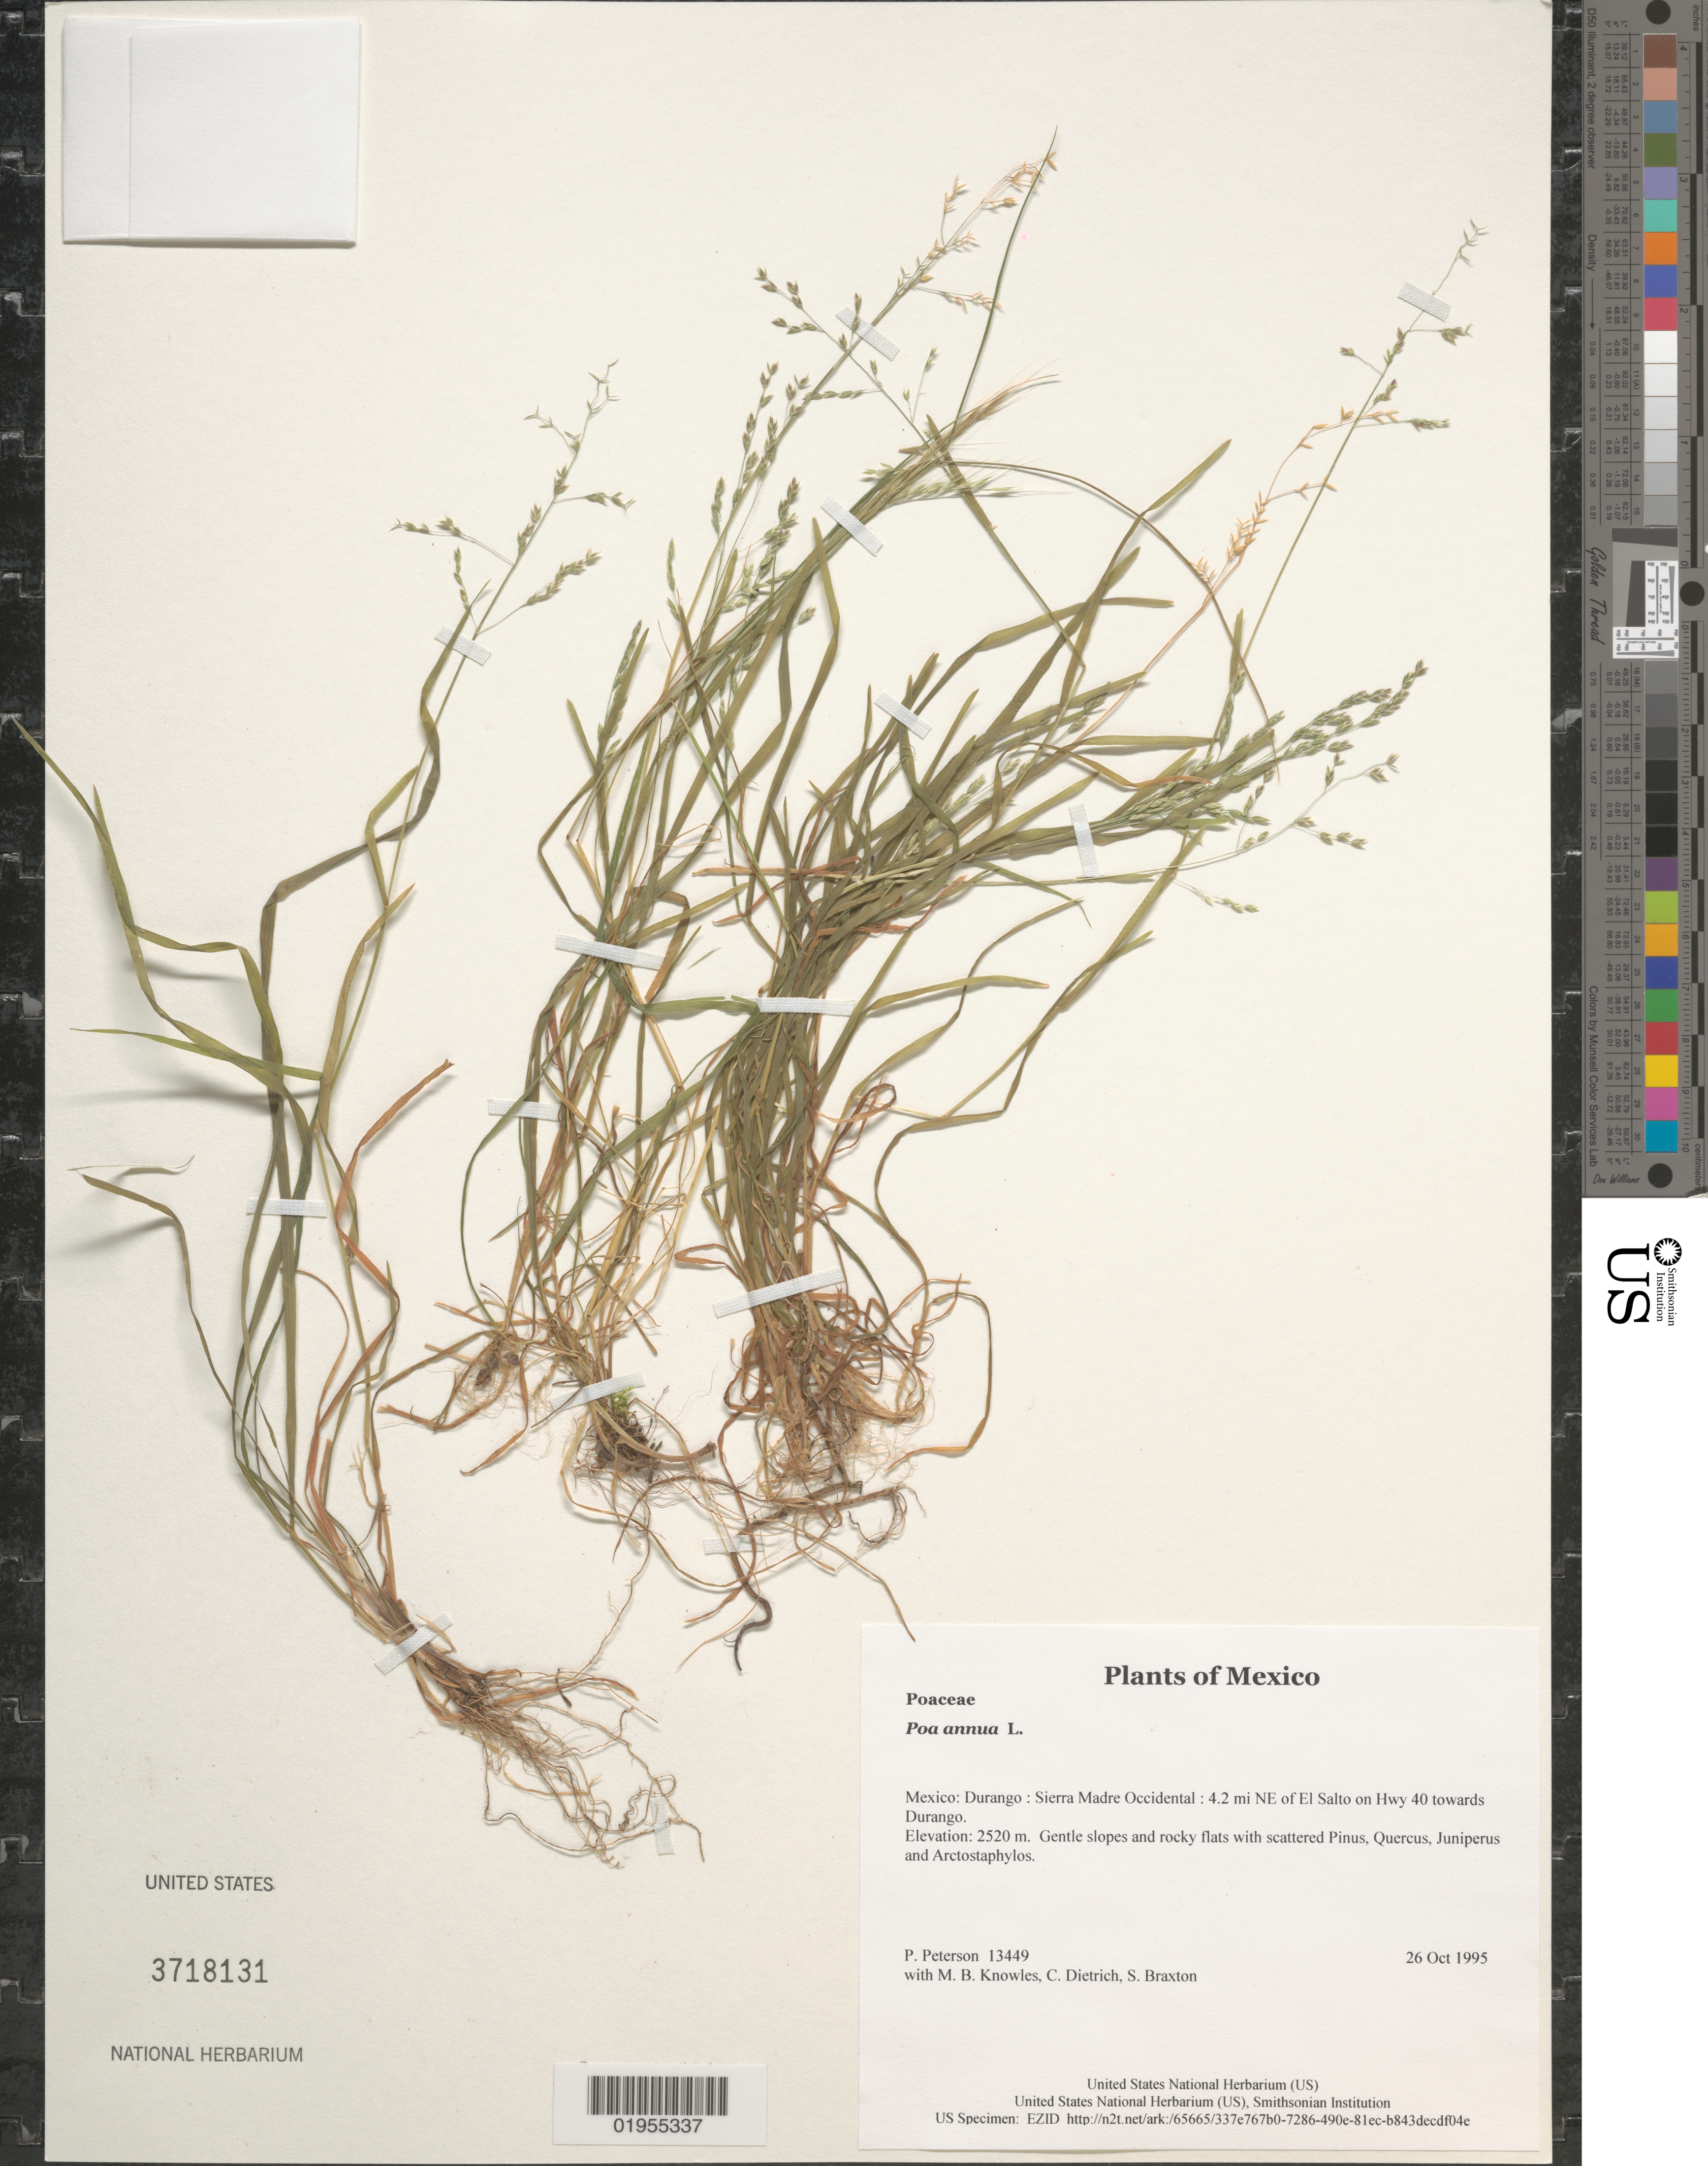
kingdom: Plantae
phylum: Tracheophyta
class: Liliopsida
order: Poales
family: Poaceae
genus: Poa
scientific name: Poa annua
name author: L.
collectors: P. M. Peterson, M. B. Knowles, C. Dietrich & S. Braxton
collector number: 13449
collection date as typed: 26 Oct 1995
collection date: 1995-10-26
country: Mexico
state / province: Durango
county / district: Sierra Madre Occidental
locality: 4.2 mi NE of El Salto on Hwy 40 towards Durango.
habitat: Gentle slopes and rocky flats with scattered Pinus, Quercus, Juniperus and Arctostaphylos.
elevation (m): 2520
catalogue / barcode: US 3718131